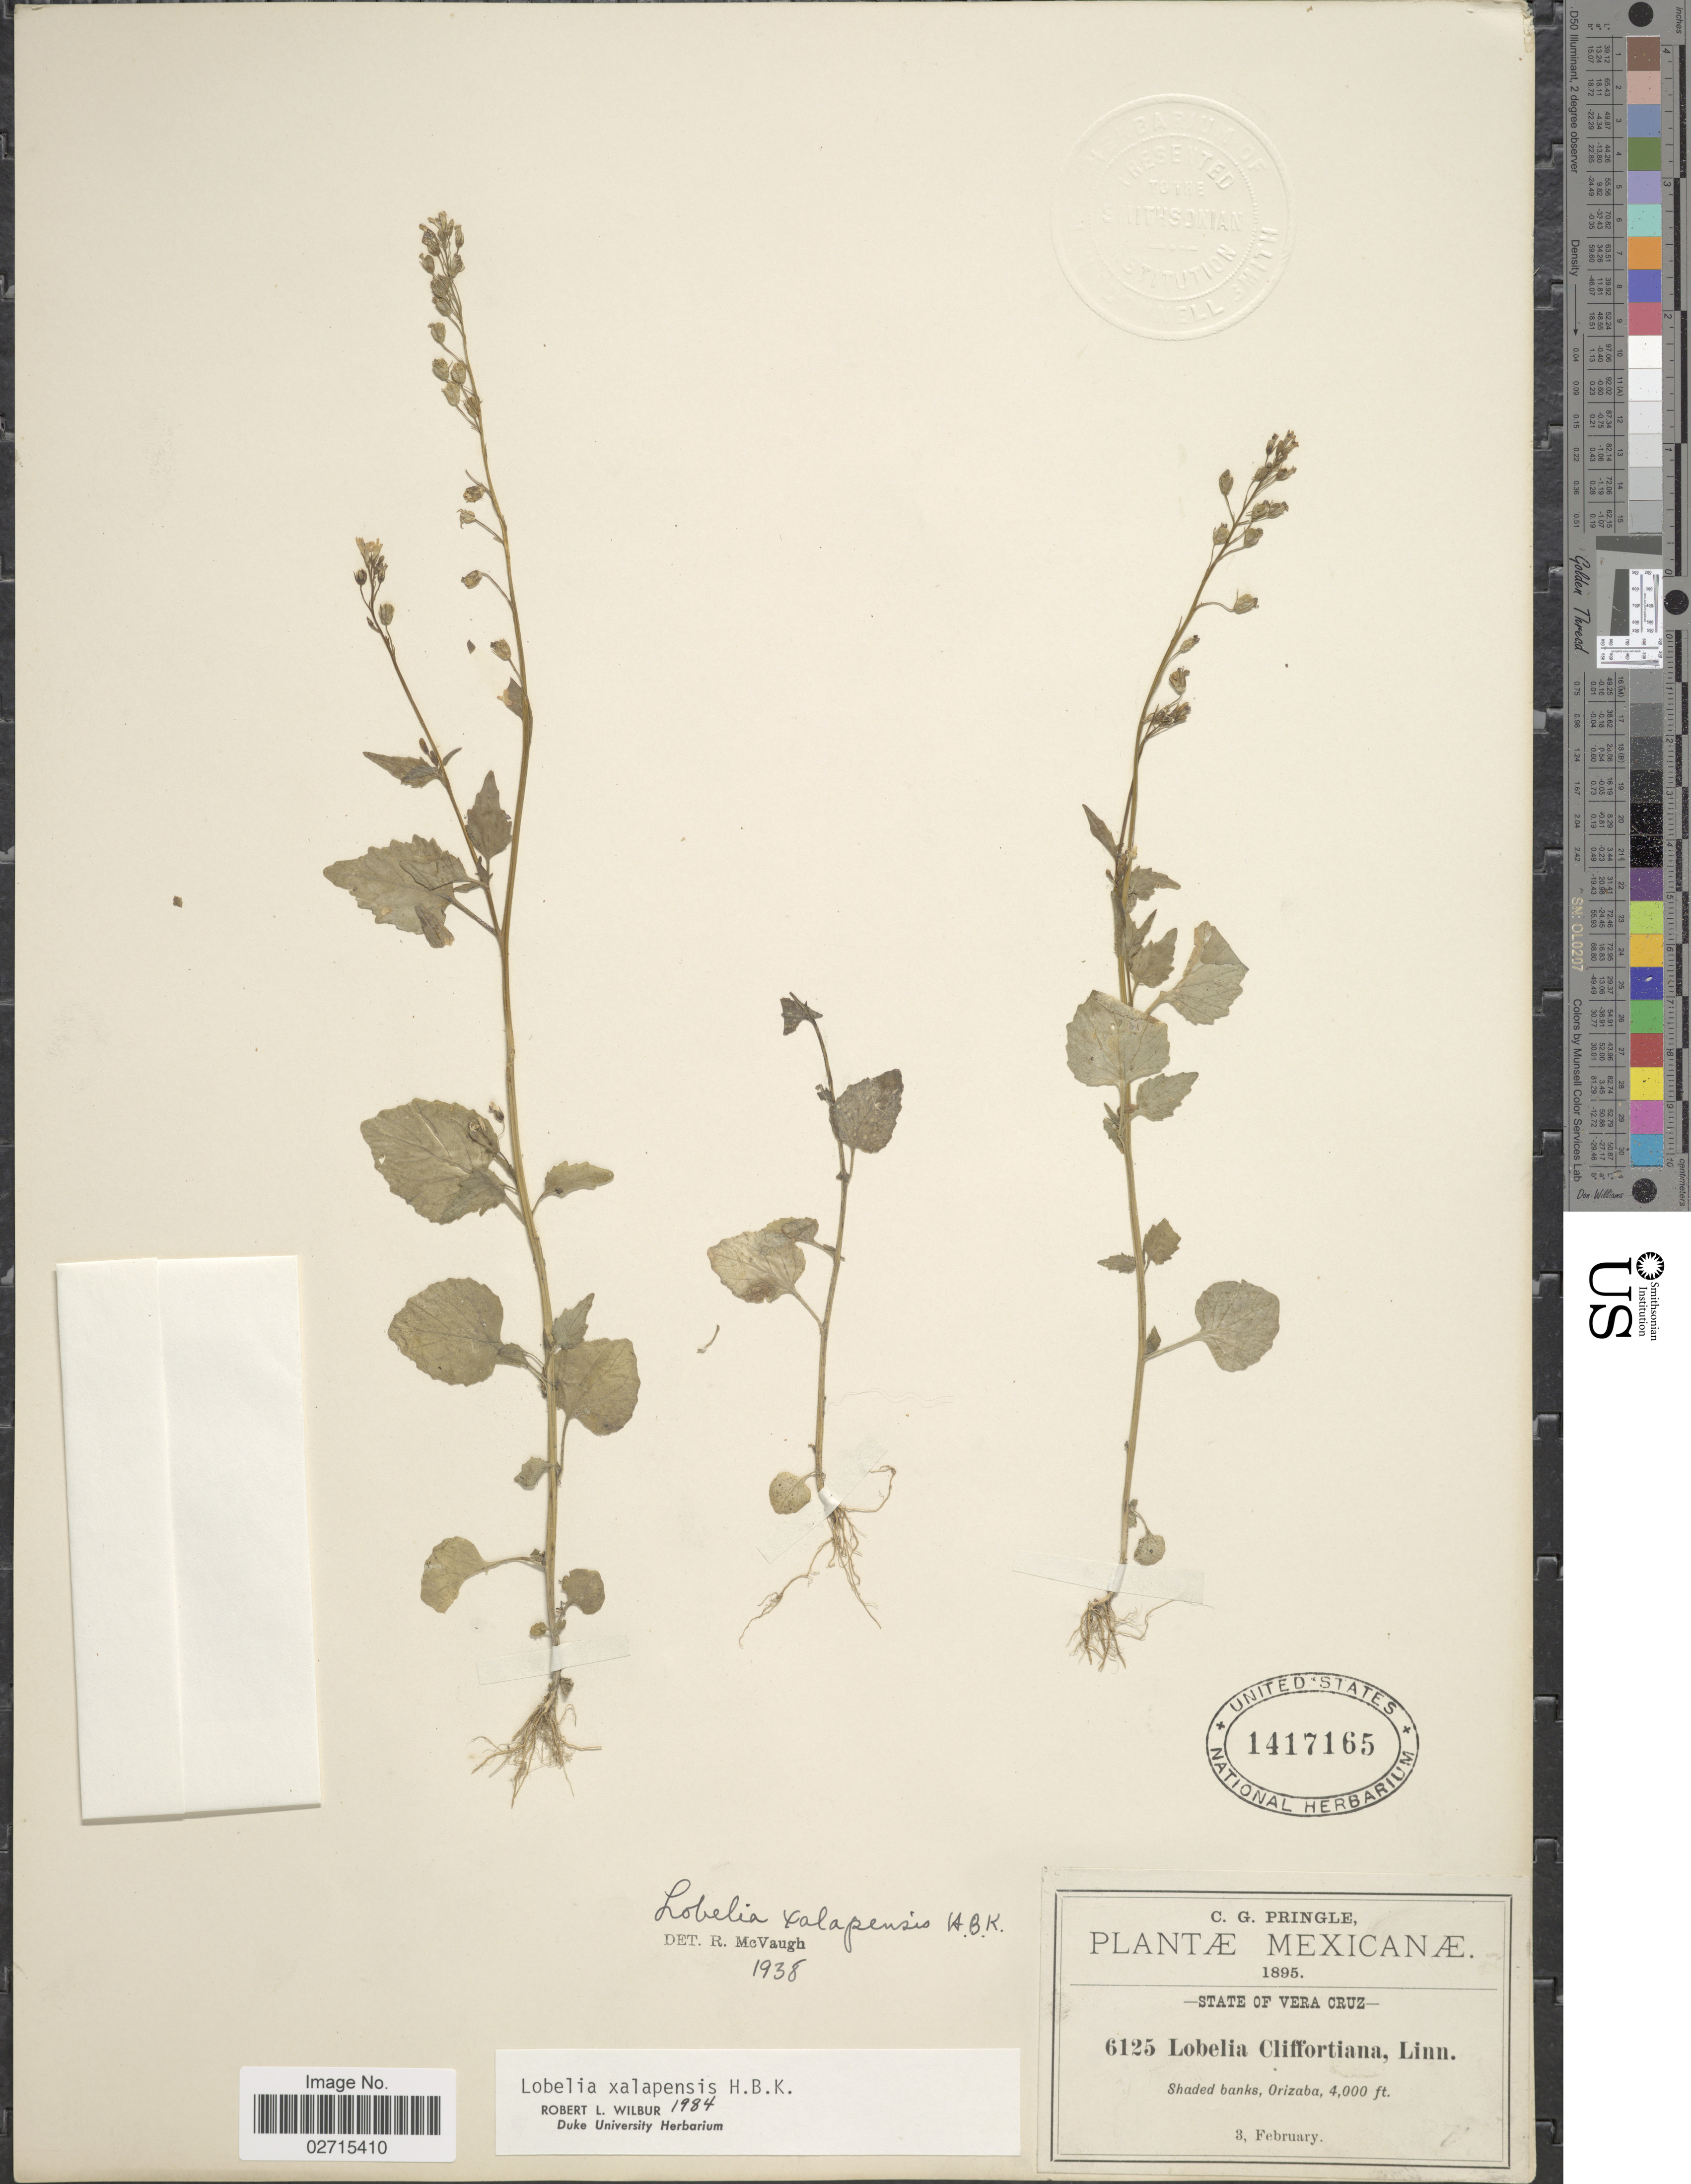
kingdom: Plantae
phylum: Tracheophyta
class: Magnoliopsida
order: Asterales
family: Campanulaceae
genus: Lobelia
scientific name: Lobelia xalapensis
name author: Kunth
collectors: C. G. Pringle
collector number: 6125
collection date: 1895-02-03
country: Mexico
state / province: Veracruz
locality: State of Vera Cruz, Shaded banks, Orizaba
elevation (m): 1219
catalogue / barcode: US 1417165